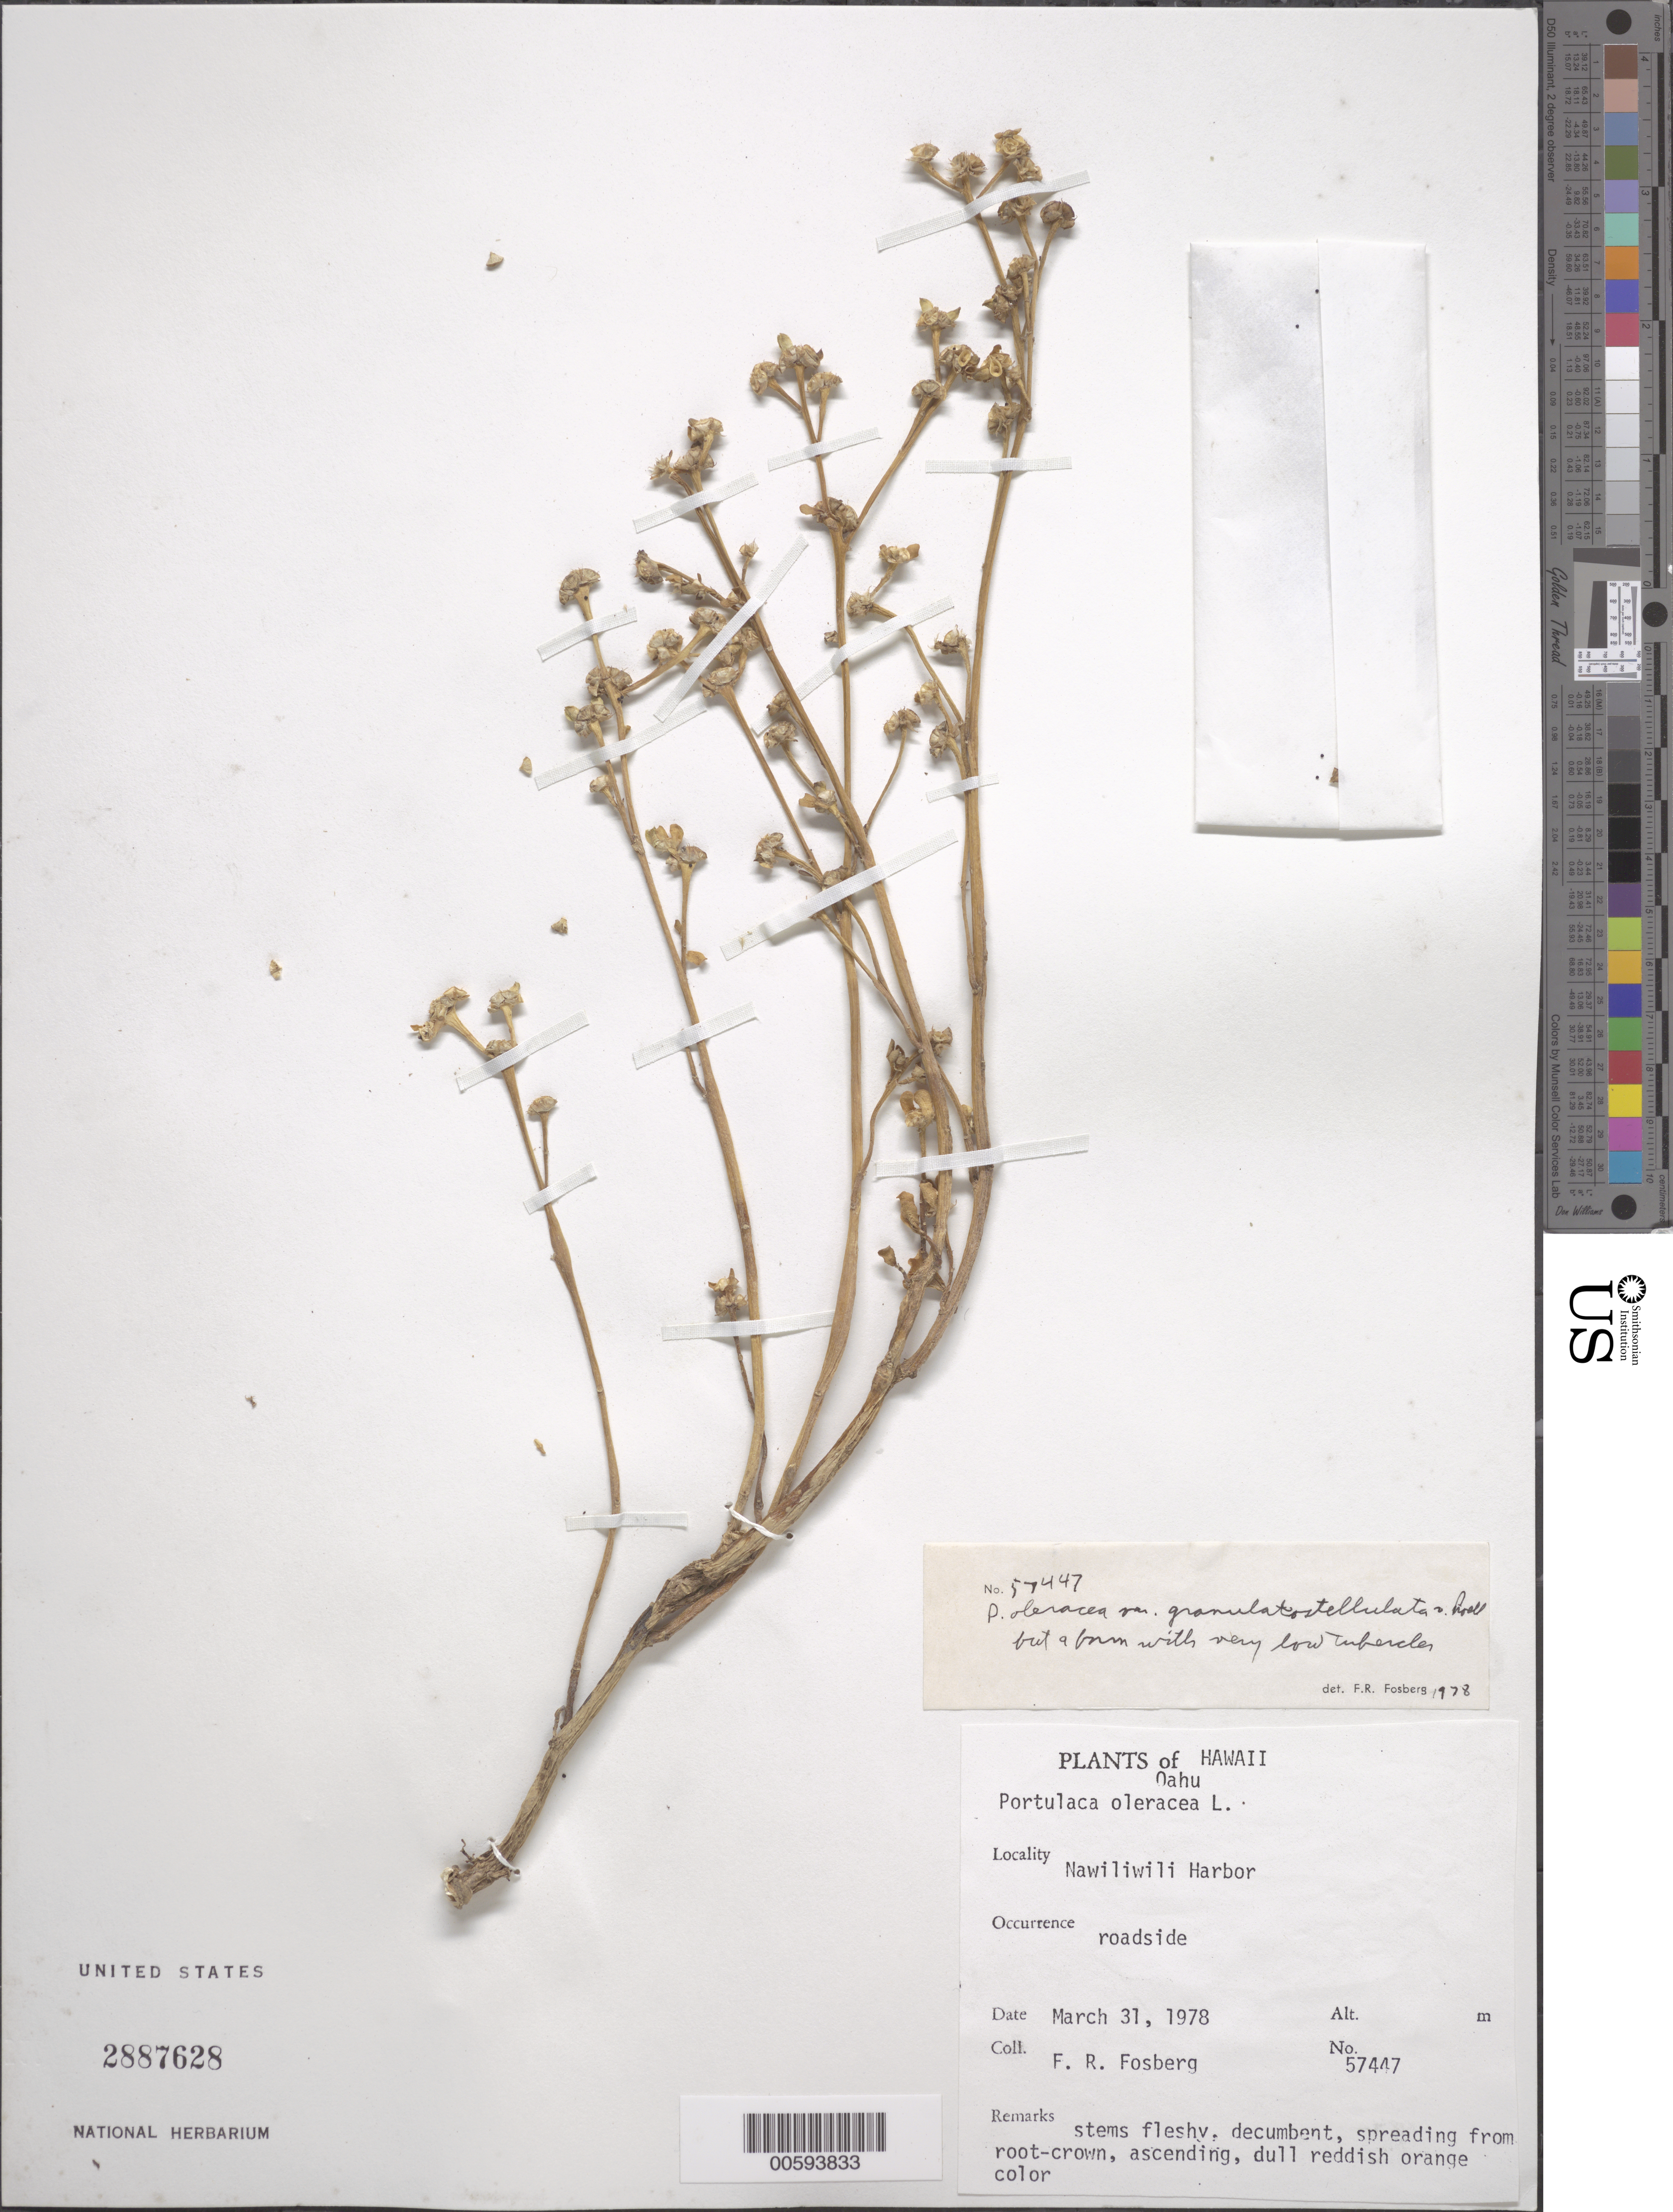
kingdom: Plantae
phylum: Tracheophyta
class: Magnoliopsida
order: Caryophyllales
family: Portulacaceae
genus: Portulaca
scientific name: Portulaca oleracea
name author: L.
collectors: F. R. Fosberg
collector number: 57447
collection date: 1978-03-31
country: United States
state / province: Hawaii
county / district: Honolulu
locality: Oahu. Nawiliwili Harbor.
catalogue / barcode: US 2887628